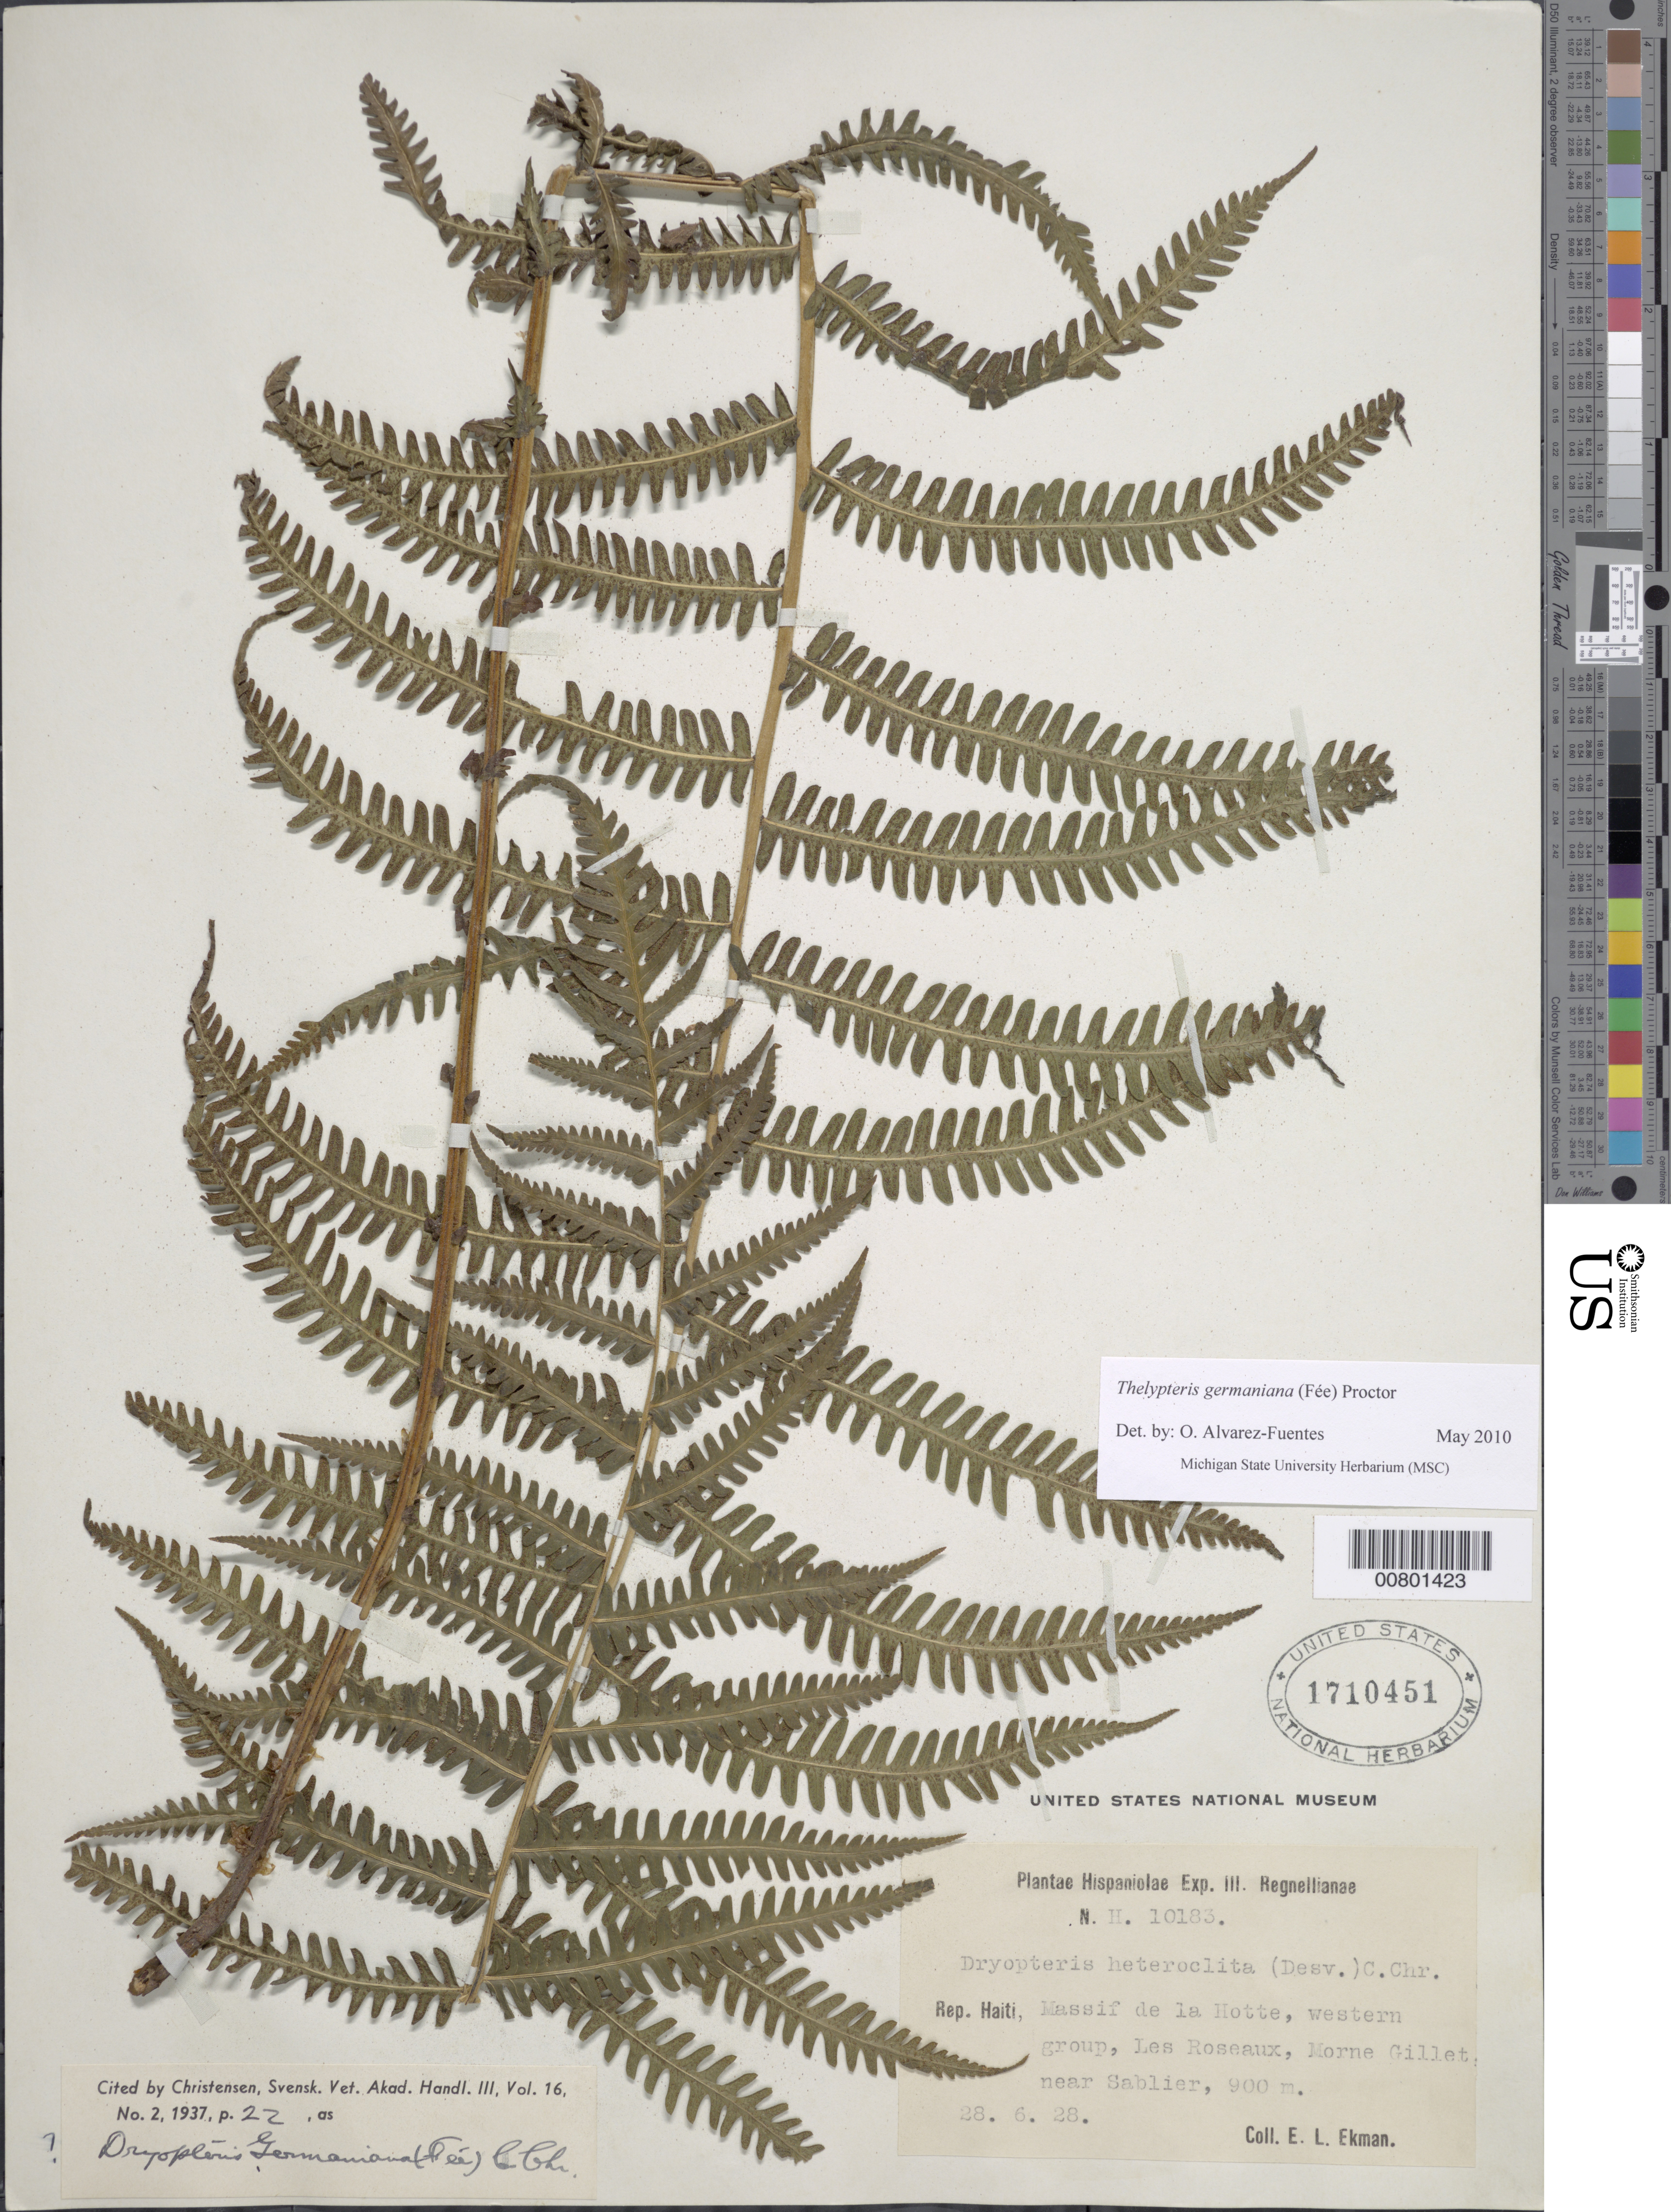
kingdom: Plantae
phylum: Tracheophyta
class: Polypodiopsida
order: Polypodiales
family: Thelypteridaceae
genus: Amauropelta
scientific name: Amauropelta germaniana (Fée) comb. nov., ined. 2015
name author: (Fée)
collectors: E. L. Ekman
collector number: H 10183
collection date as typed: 28 Jun 1928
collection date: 1928-06-28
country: Haiti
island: Hispaniola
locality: Massif de la Hotte, western group, Les Roseaux, Morne gillet, near Sablier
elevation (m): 900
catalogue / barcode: US 1710451